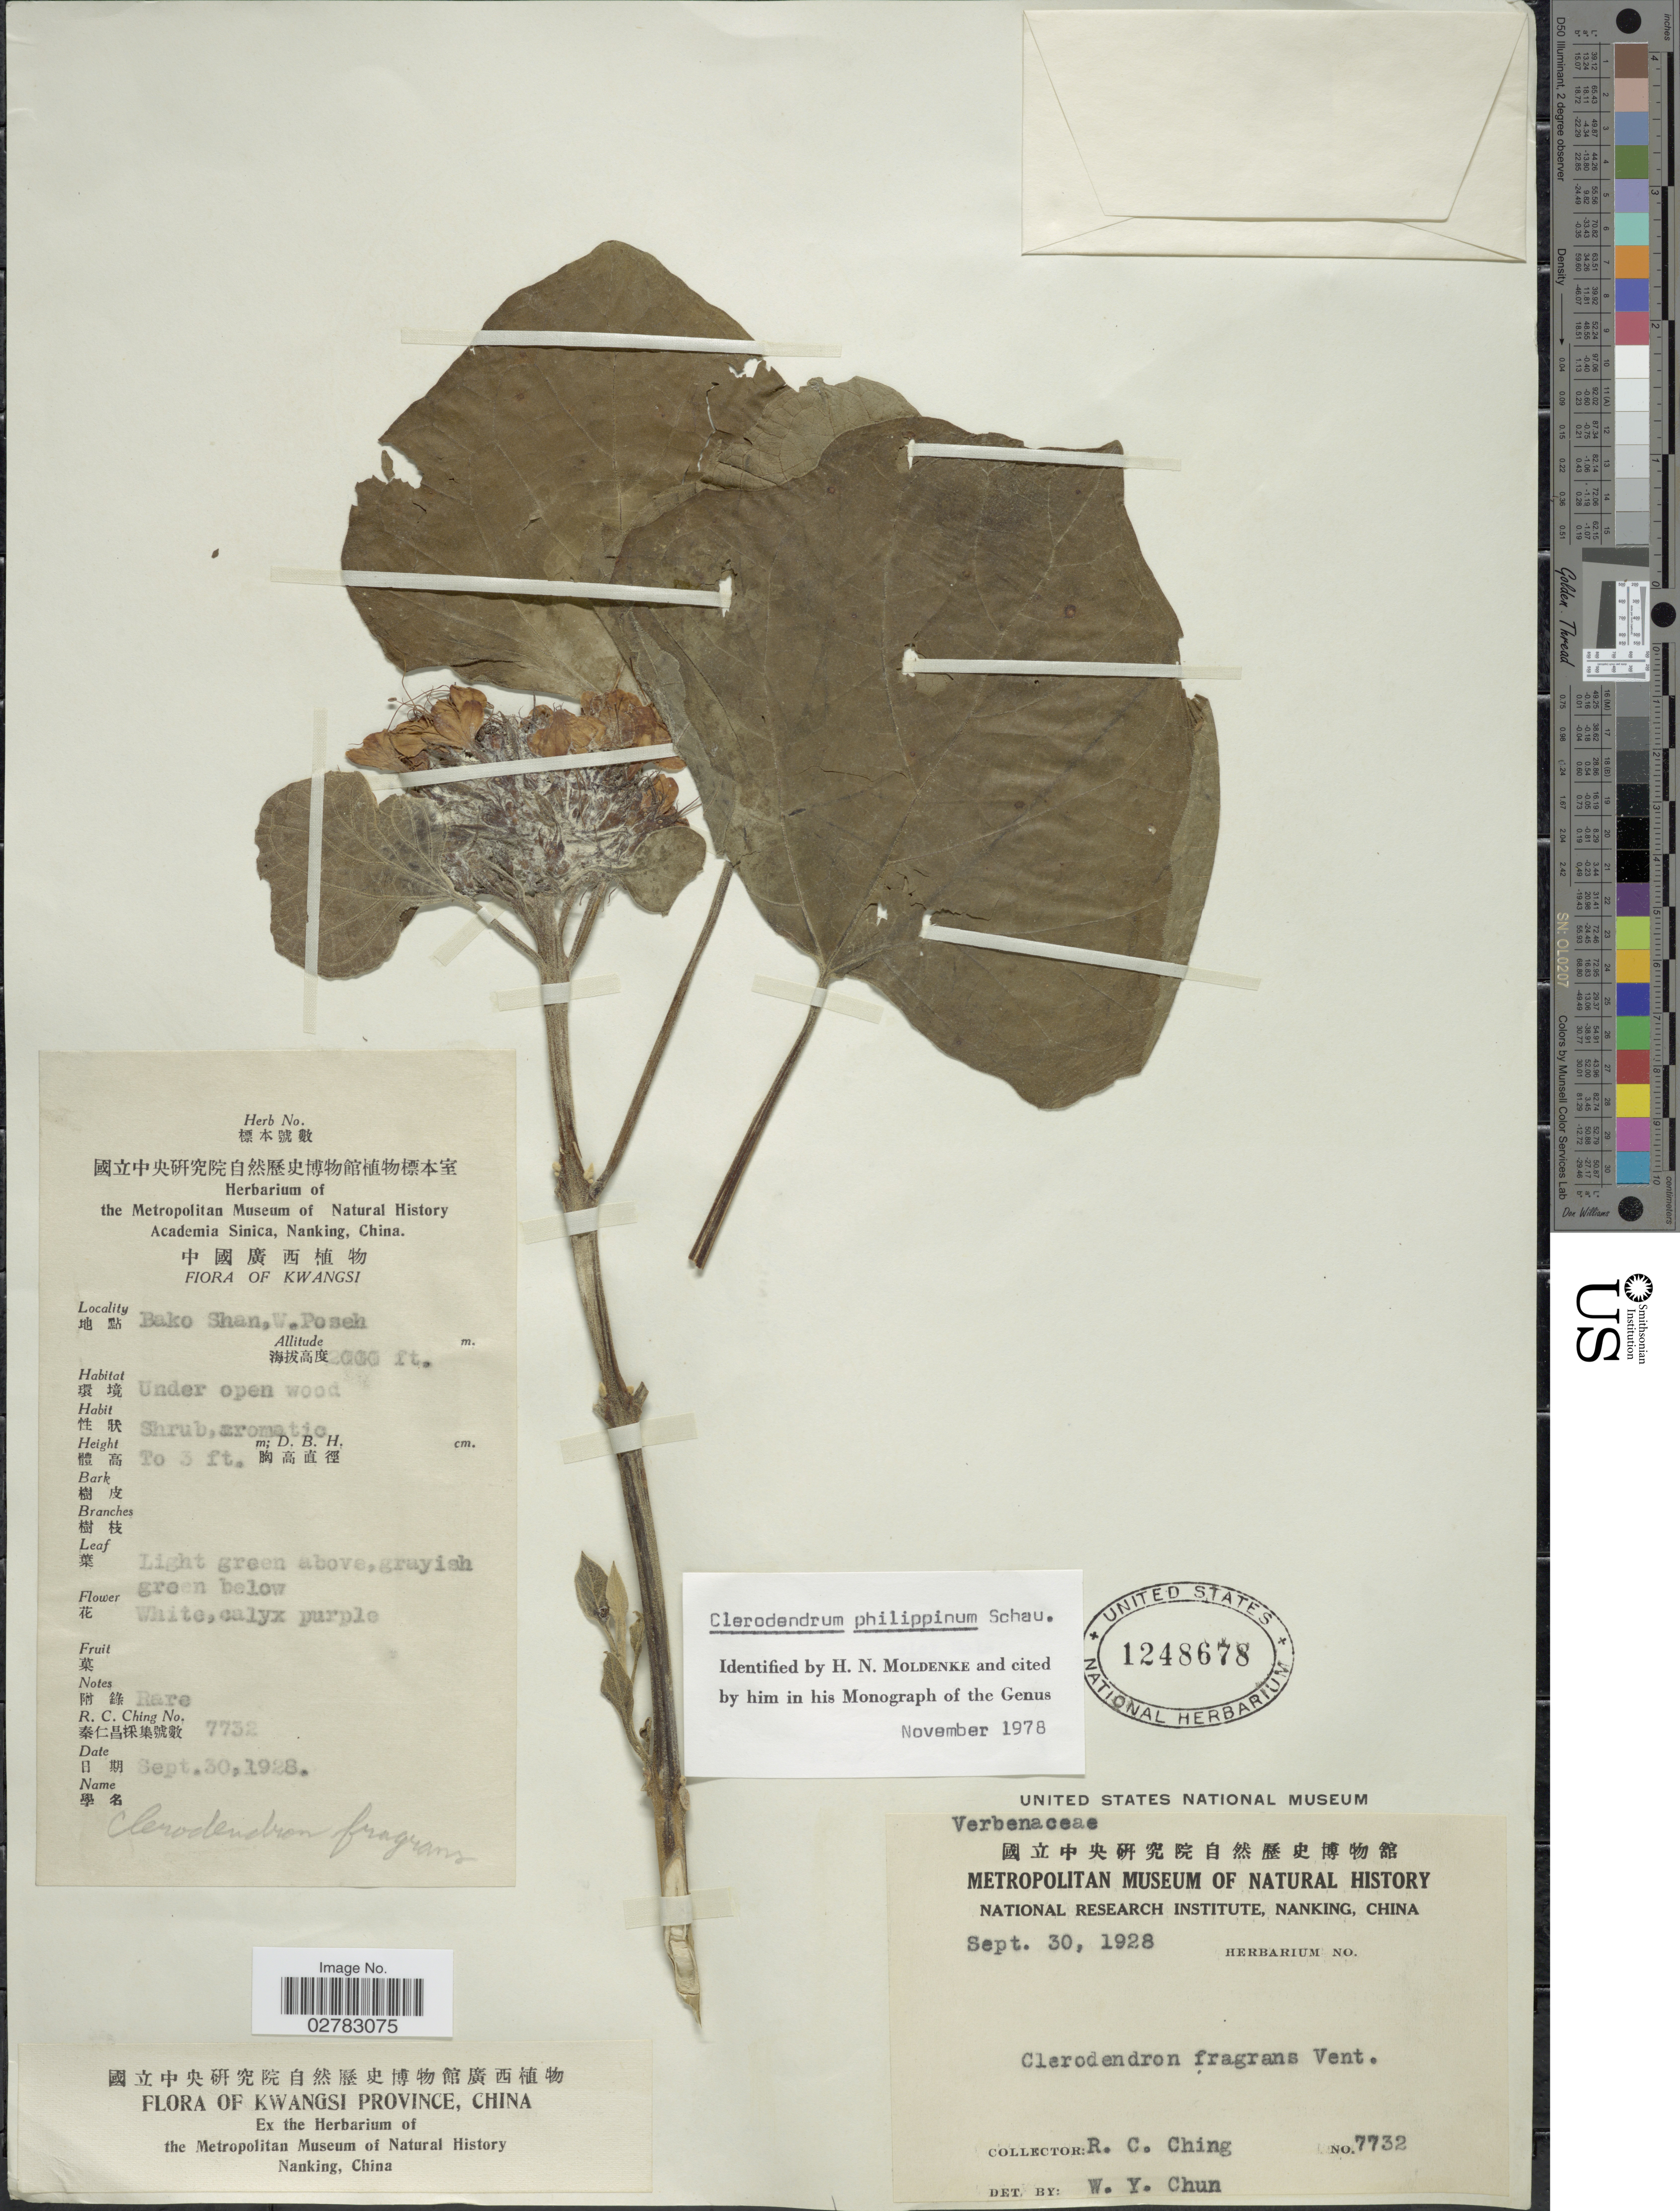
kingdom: Plantae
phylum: Tracheophyta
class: Magnoliopsida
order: Lamiales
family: Lamiaceae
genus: Clerodendrum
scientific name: Clerodendrum philippinum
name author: Schauer in DC.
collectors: R. C. Ching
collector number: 7732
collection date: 1928-09-30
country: China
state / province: Guangxi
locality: Kwangsi. Bako Shan, W. Poseh.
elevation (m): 610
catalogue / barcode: US 1248678